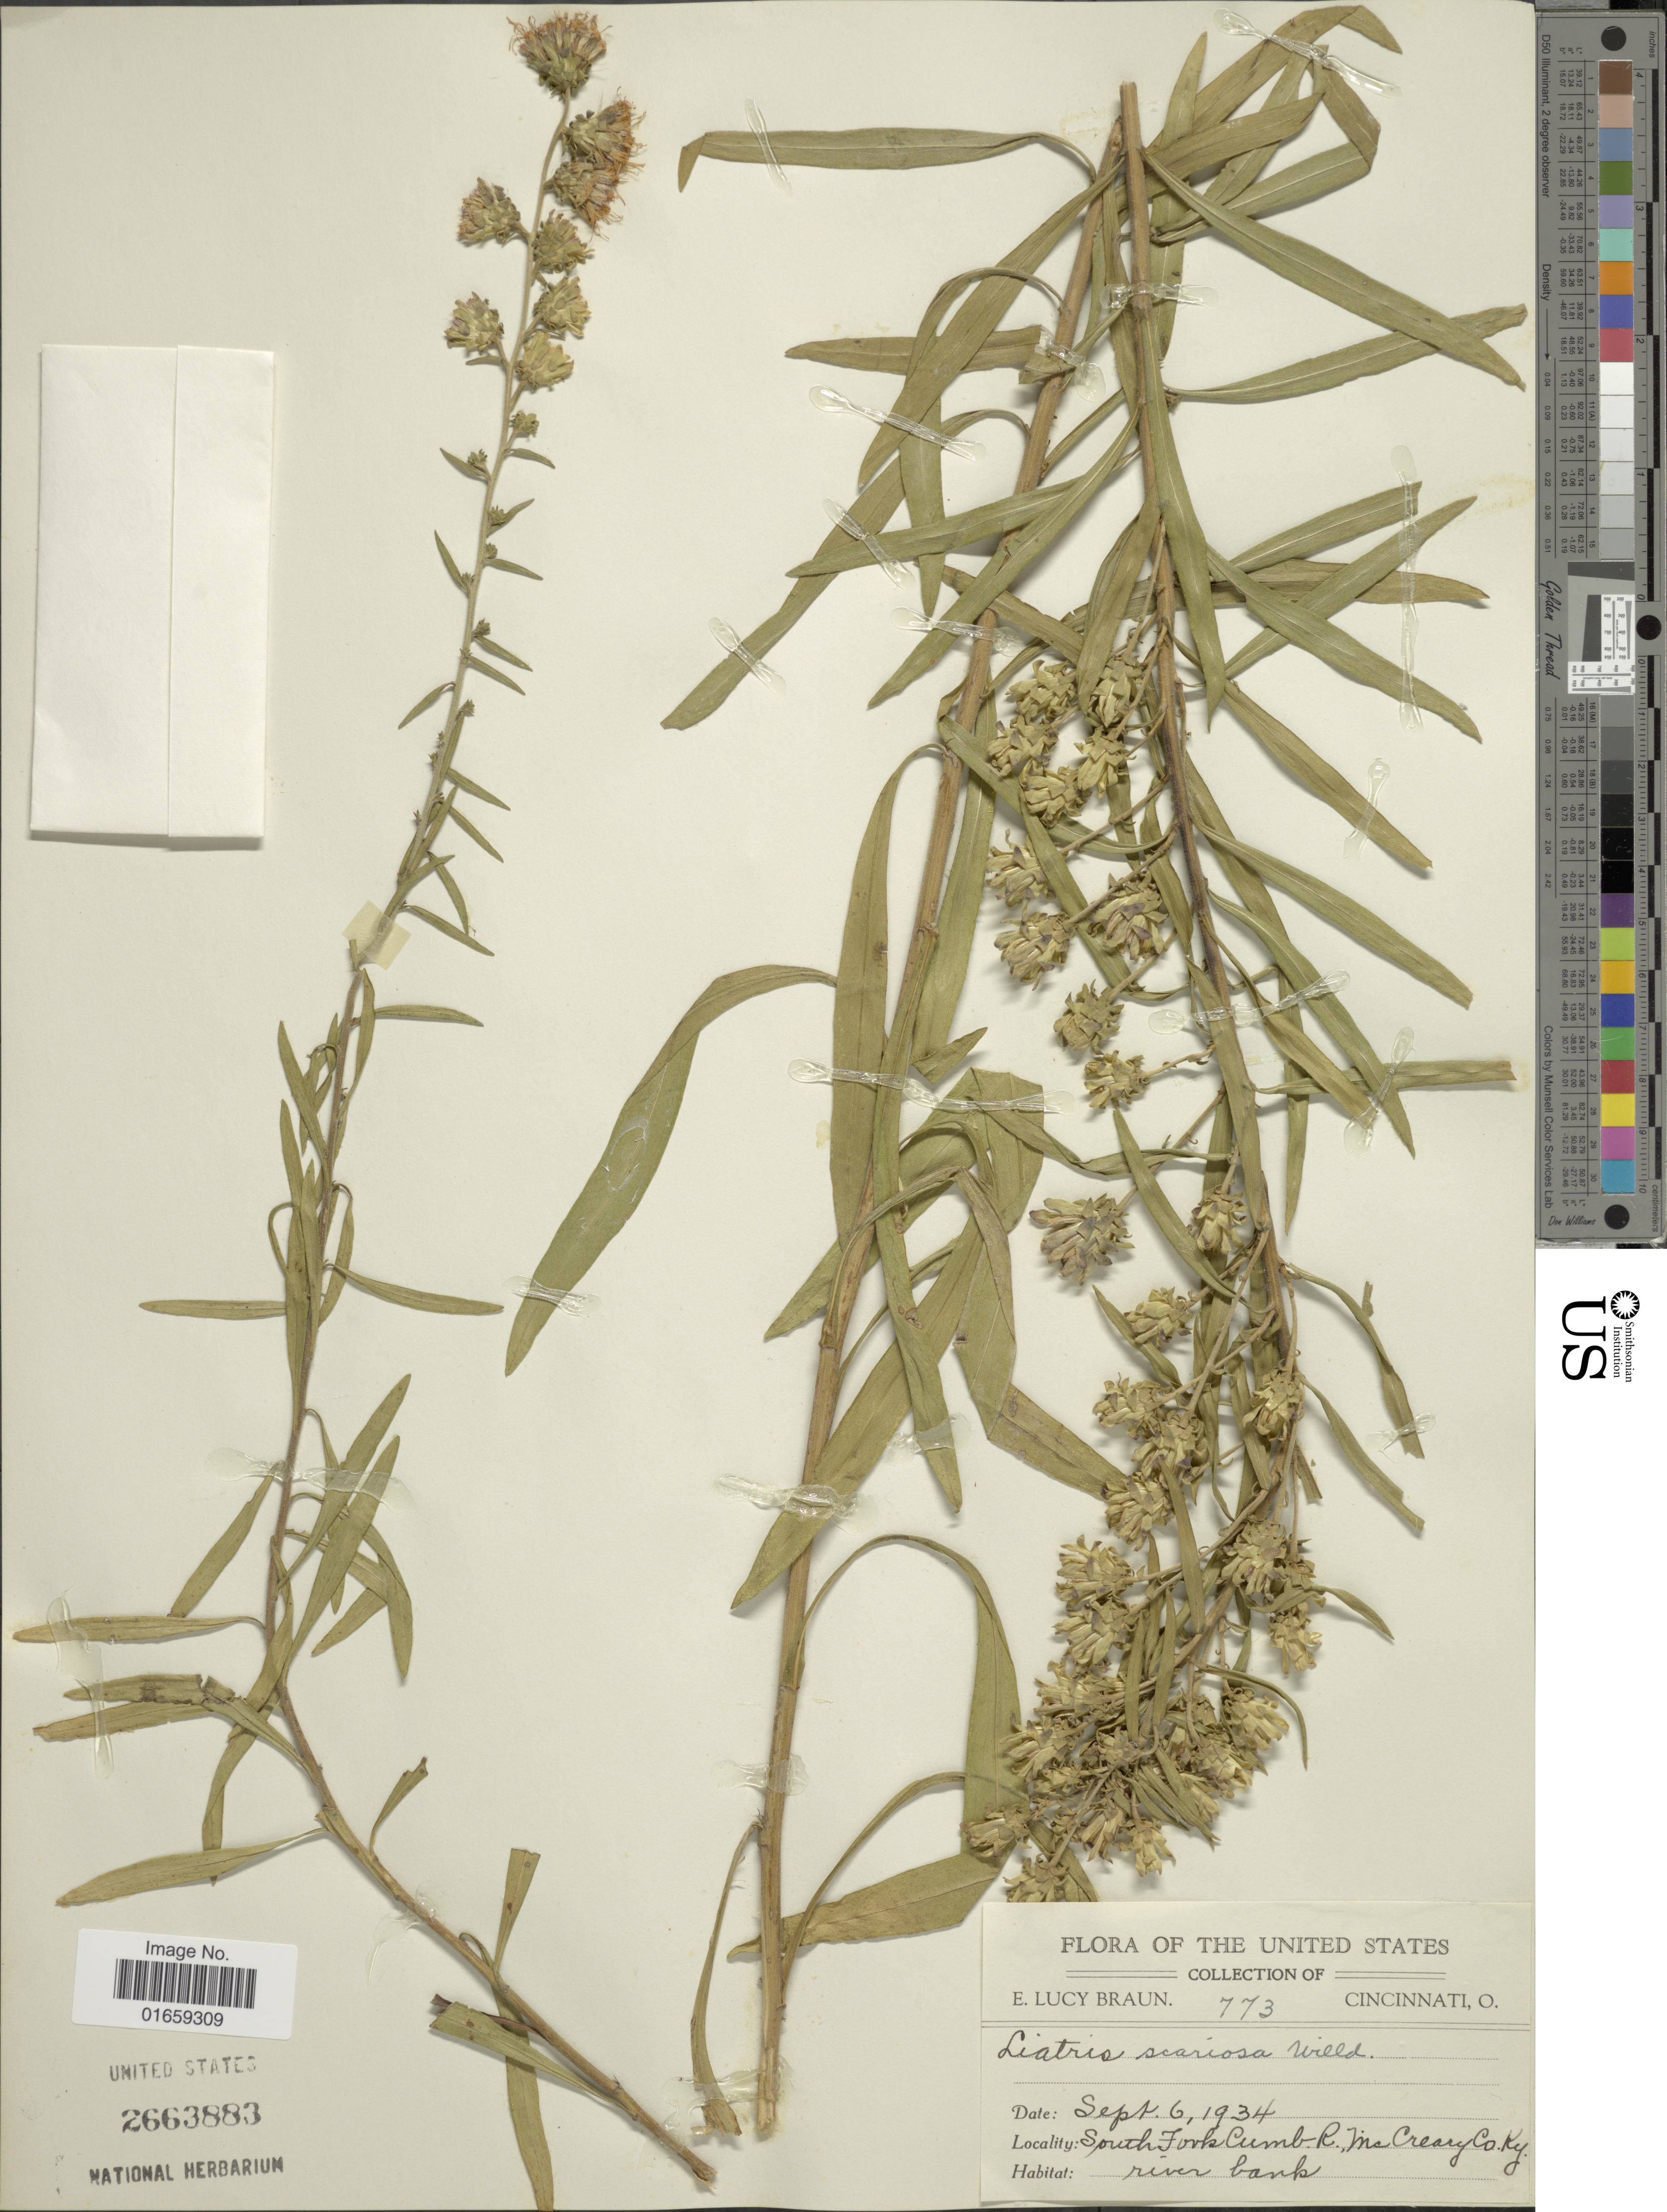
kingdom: Plantae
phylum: Tracheophyta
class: Magnoliopsida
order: Asterales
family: Asteraceae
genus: Liatris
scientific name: Liatris scariosa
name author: (L.) Willd.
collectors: E. L. Braun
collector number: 773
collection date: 1934-09-06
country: United States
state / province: Kentucky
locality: South Fork Cumb. R.m Mc Crearg Co.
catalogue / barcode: US 2663883